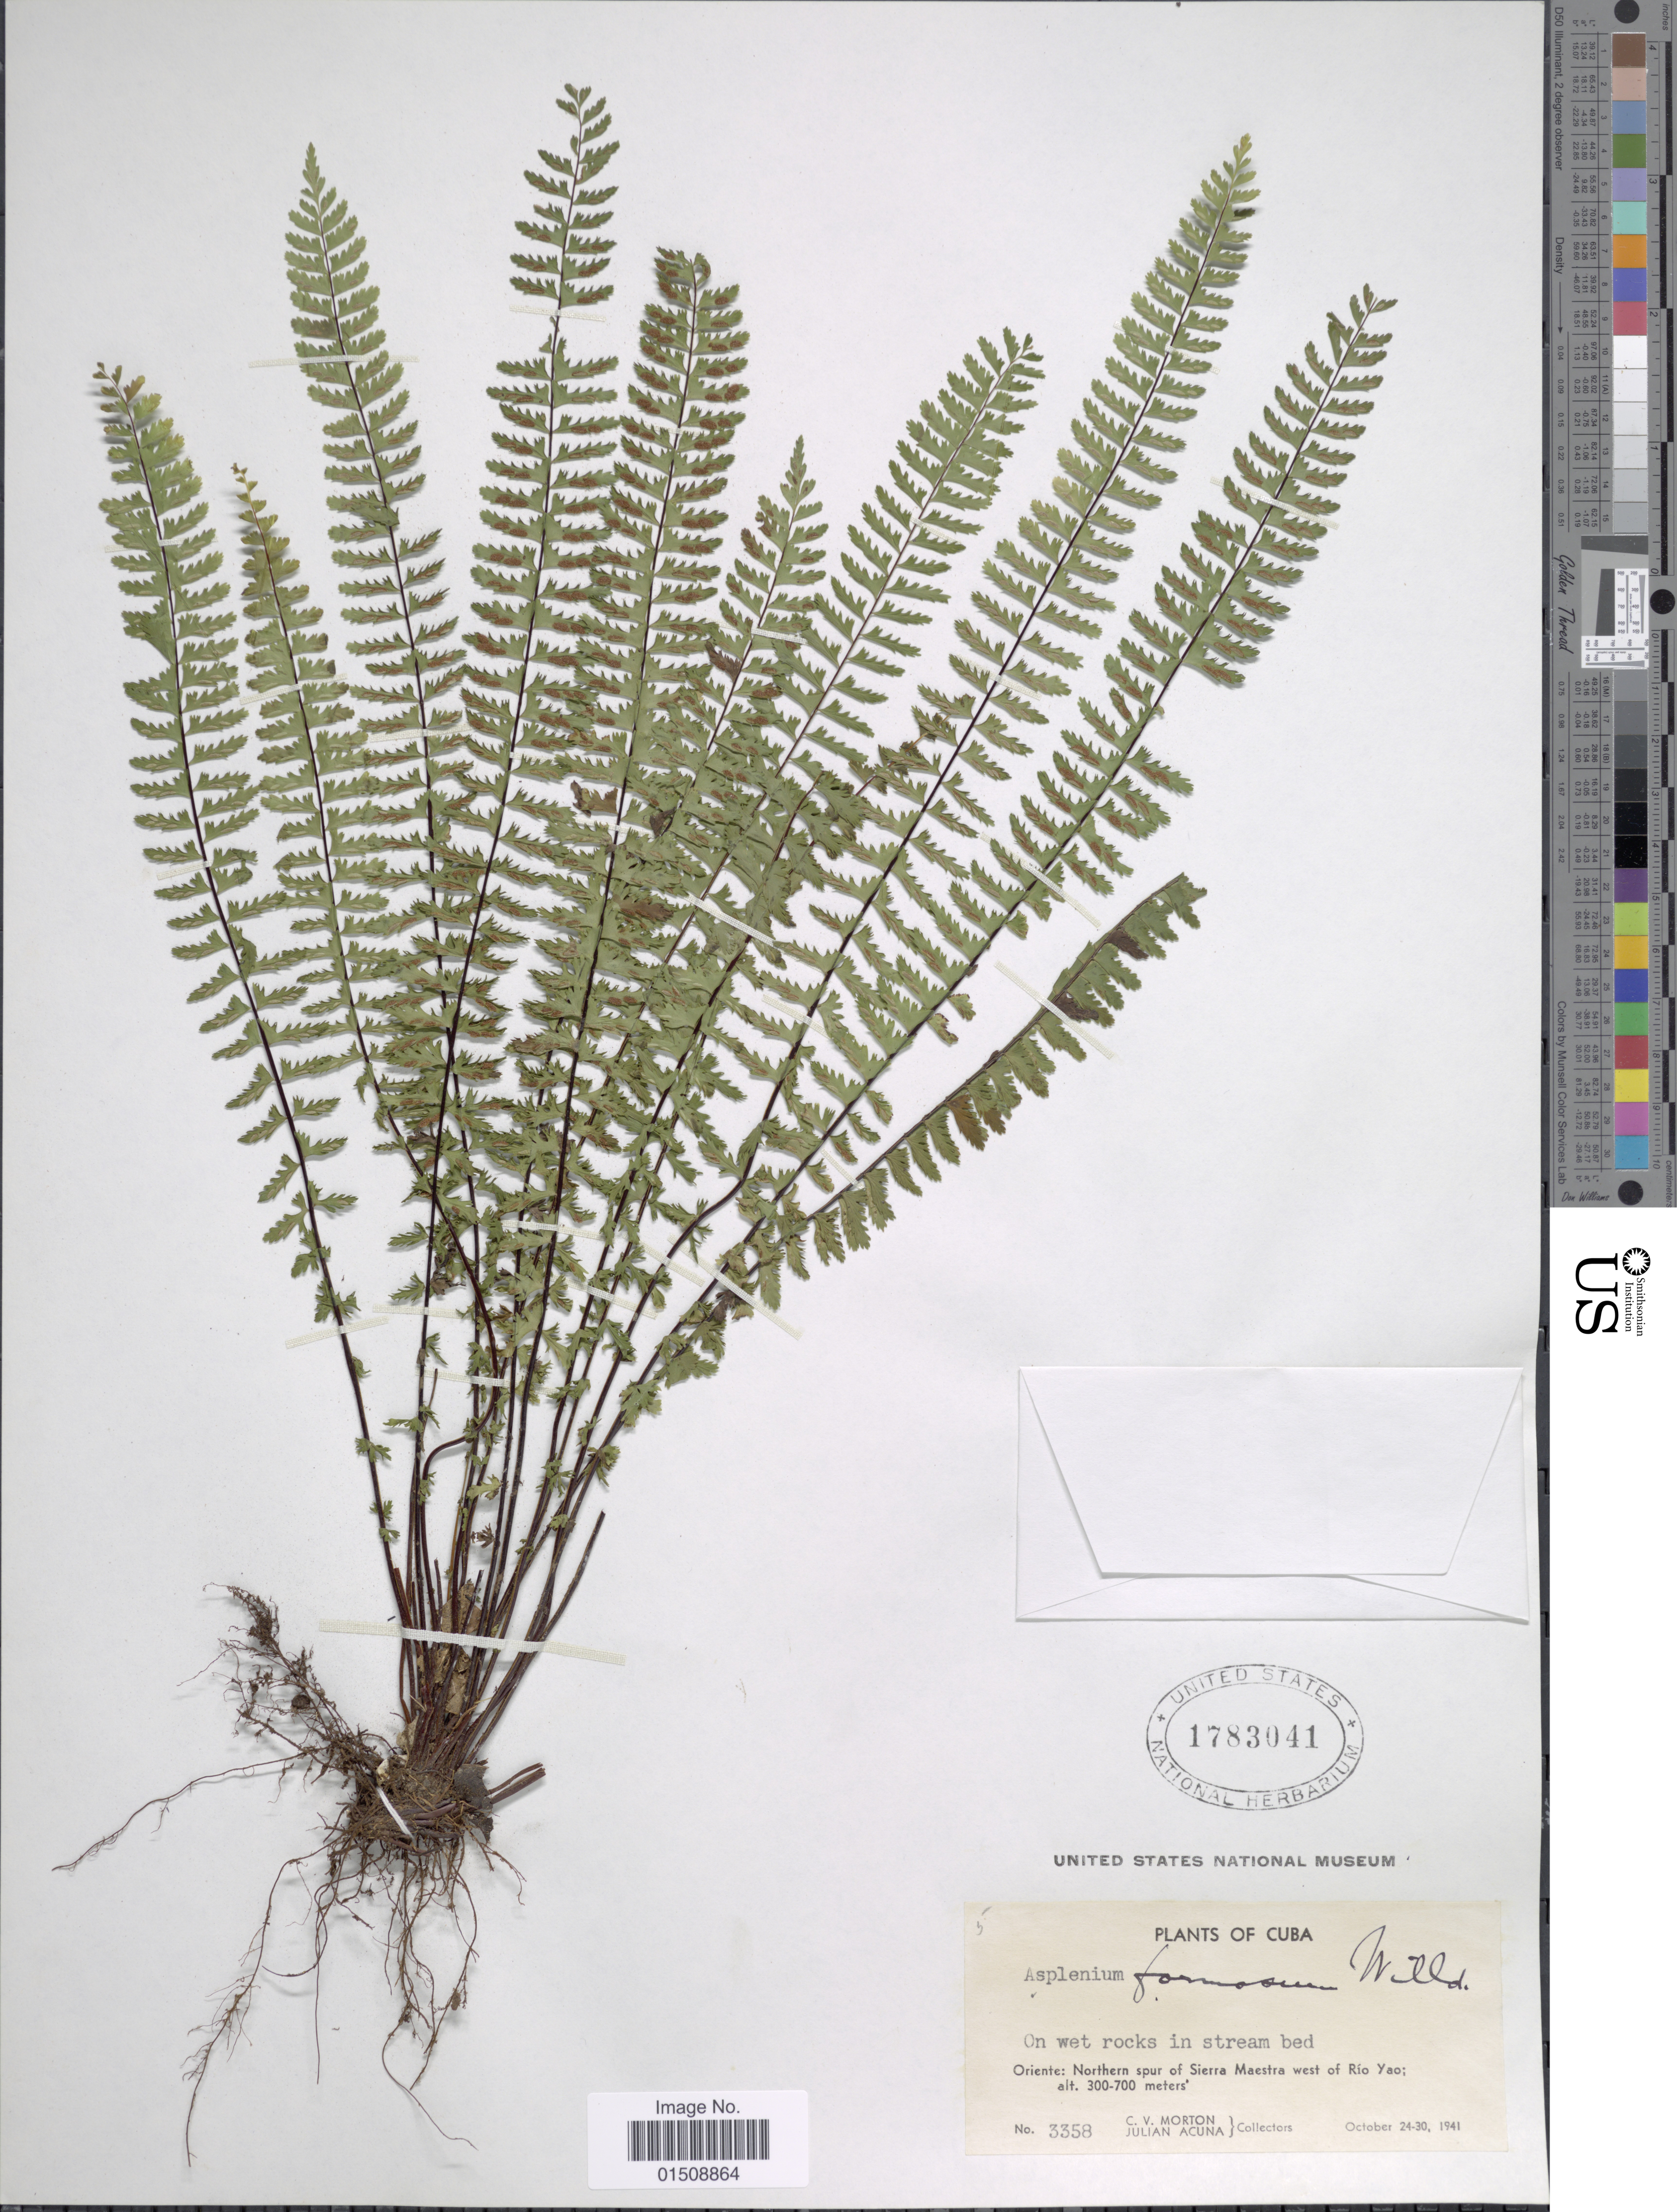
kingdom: Plantae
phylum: Tracheophyta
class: Polypodiopsida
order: Polypodiales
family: Aspleniaceae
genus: Asplenium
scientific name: Asplenium formosum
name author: Willd.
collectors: C. V. Morton & J. B. Acuña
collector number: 3358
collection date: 1941-10-24/1941-10-30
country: Cuba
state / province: Oriente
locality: Oriente: Northern spur of Sierra Maestra west of Río Yao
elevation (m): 300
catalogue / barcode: US 1783041